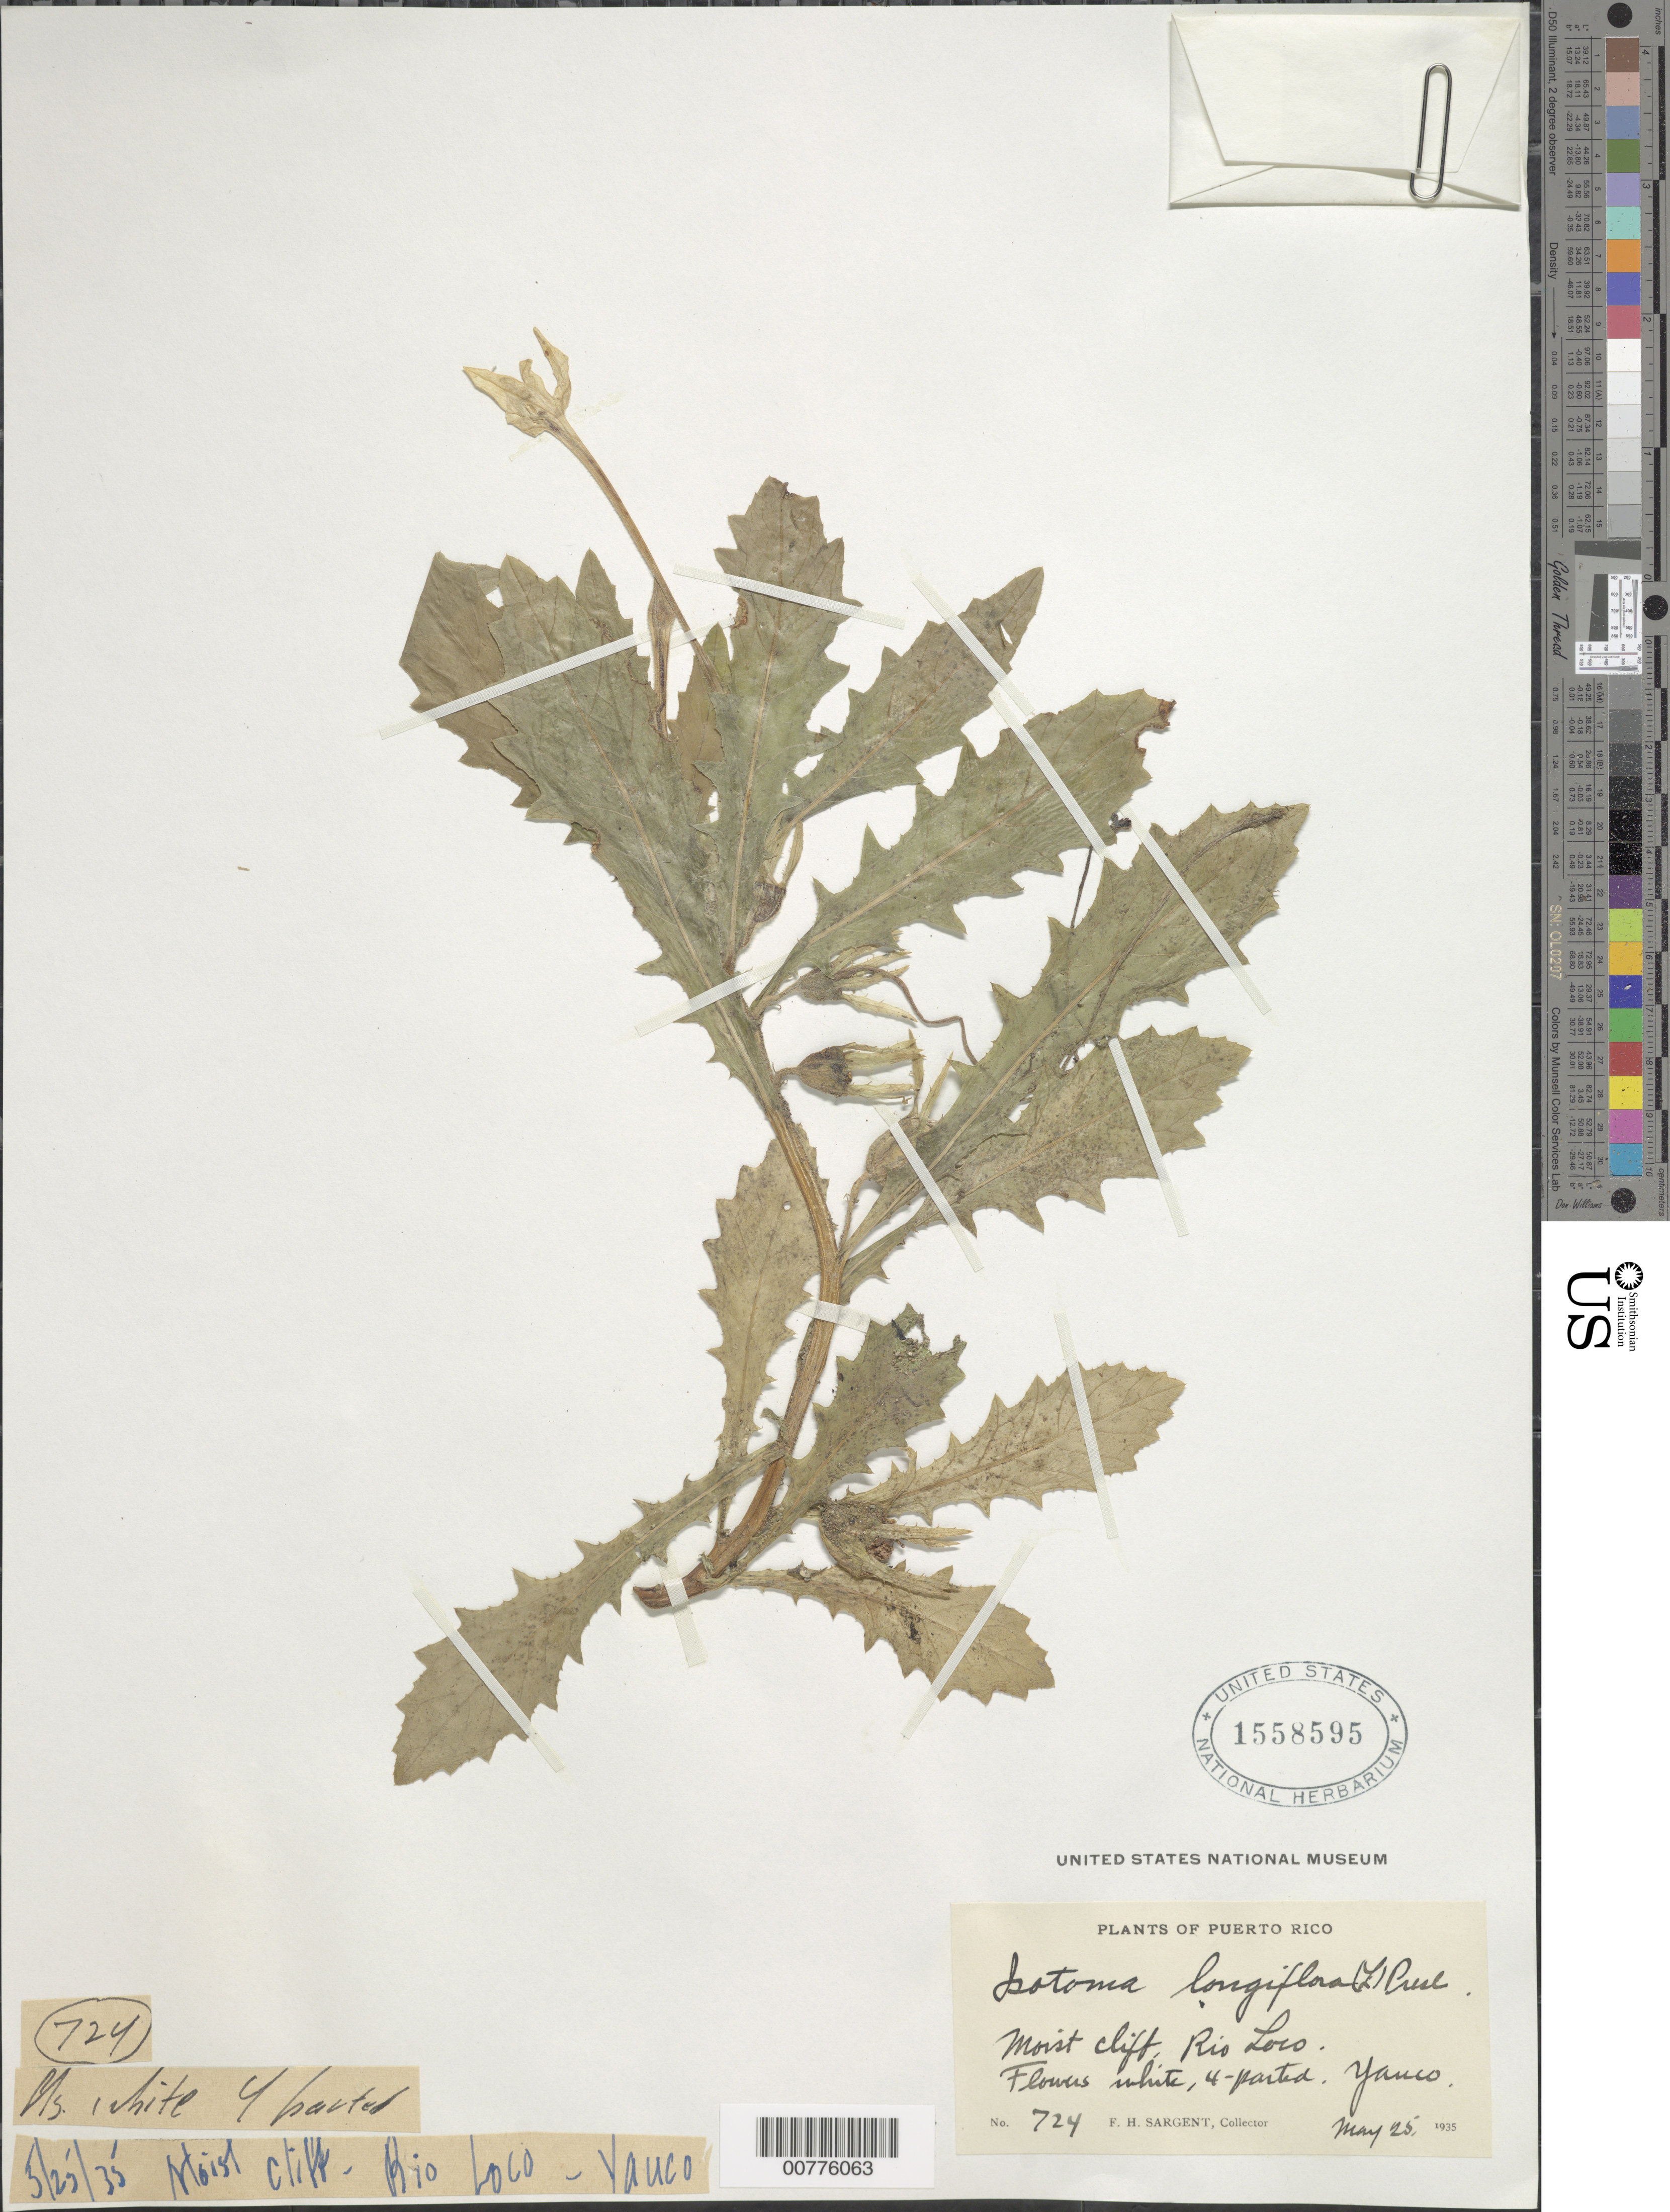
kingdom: Plantae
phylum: Tracheophyta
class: Magnoliopsida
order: Asterales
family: Campanulaceae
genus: Isotoma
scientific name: Isotoma longiflora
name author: (L.) C. Presl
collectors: F. H. Sargent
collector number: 724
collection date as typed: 25 May 1935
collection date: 1935-05-25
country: Puerto Rico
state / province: Yauco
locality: Moist cliff, Río Loro. Yauco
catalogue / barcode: US 1558595